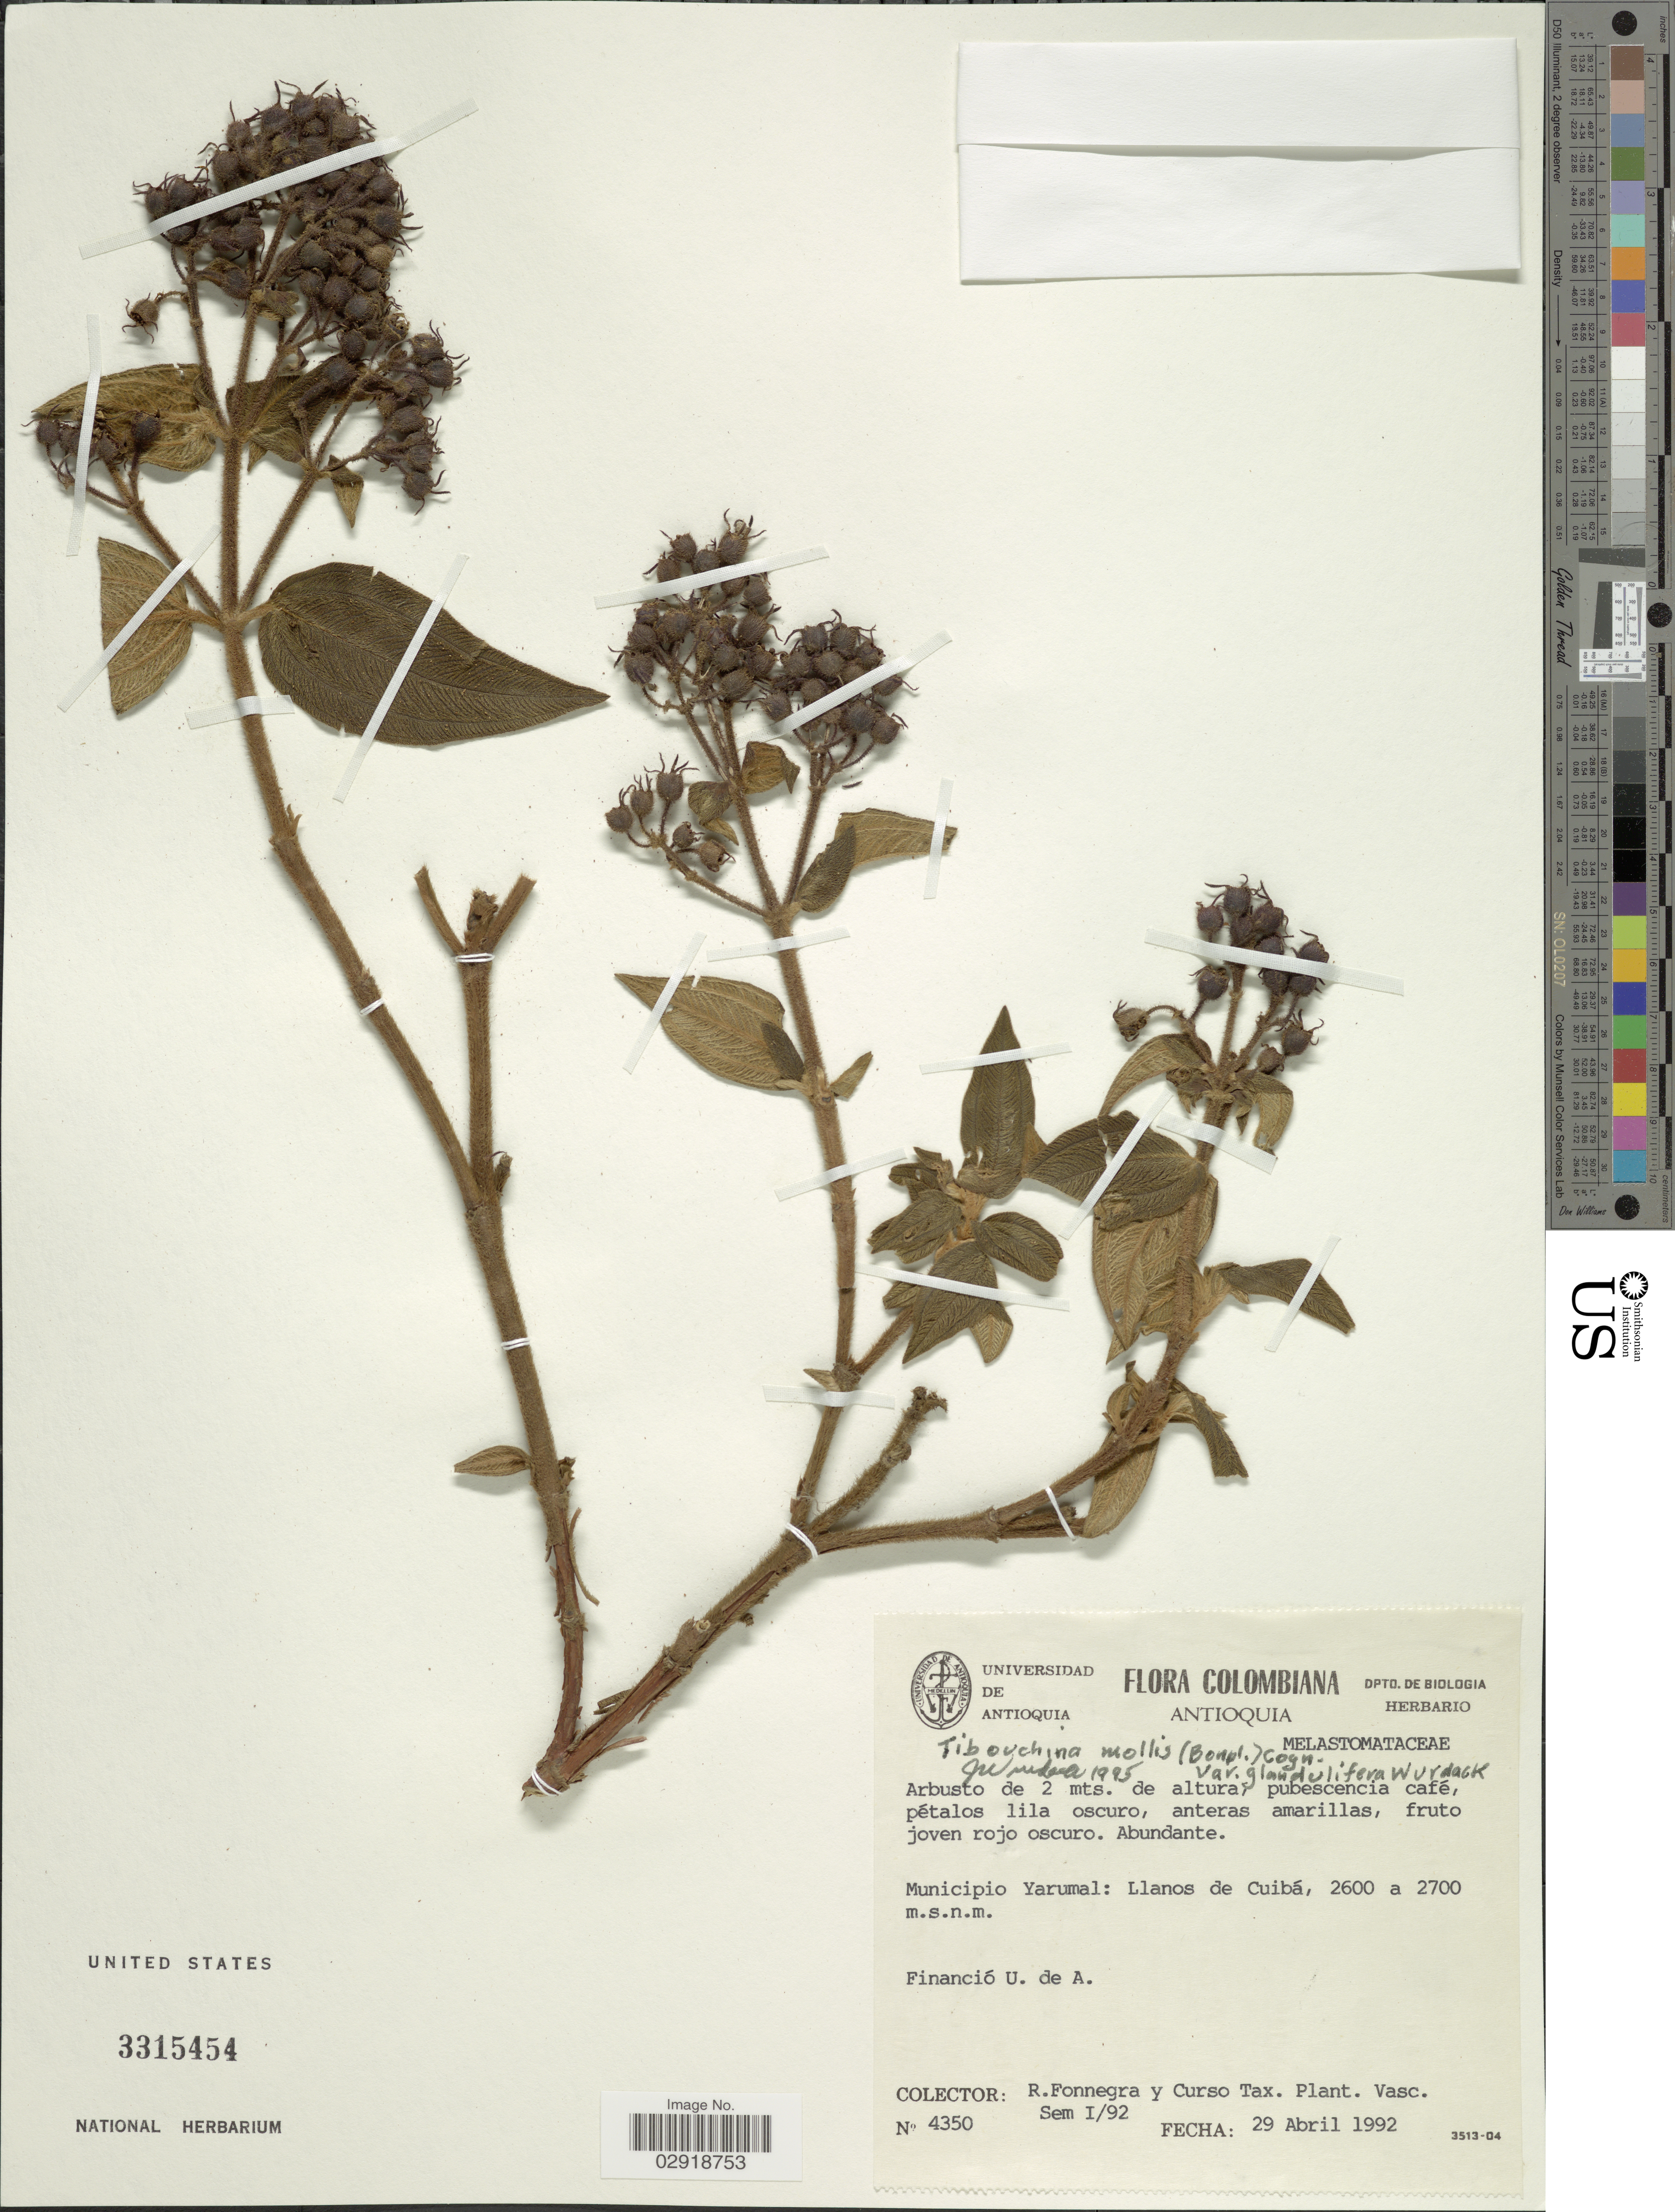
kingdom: Plantae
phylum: Tracheophyta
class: Magnoliopsida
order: Myrtales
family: Melastomataceae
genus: Chaetogastra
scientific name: Chaetogastra mollis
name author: (Bonpl.) DC.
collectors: R. Fonnegra G. & Curso Tax. Plant. Vasc. Sem. I/92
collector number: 4350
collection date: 1992-04-29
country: Colombia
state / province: Antioquia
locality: Municipio Yarumal: Llanos de Cuibá.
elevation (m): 2600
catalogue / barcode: US 3315454